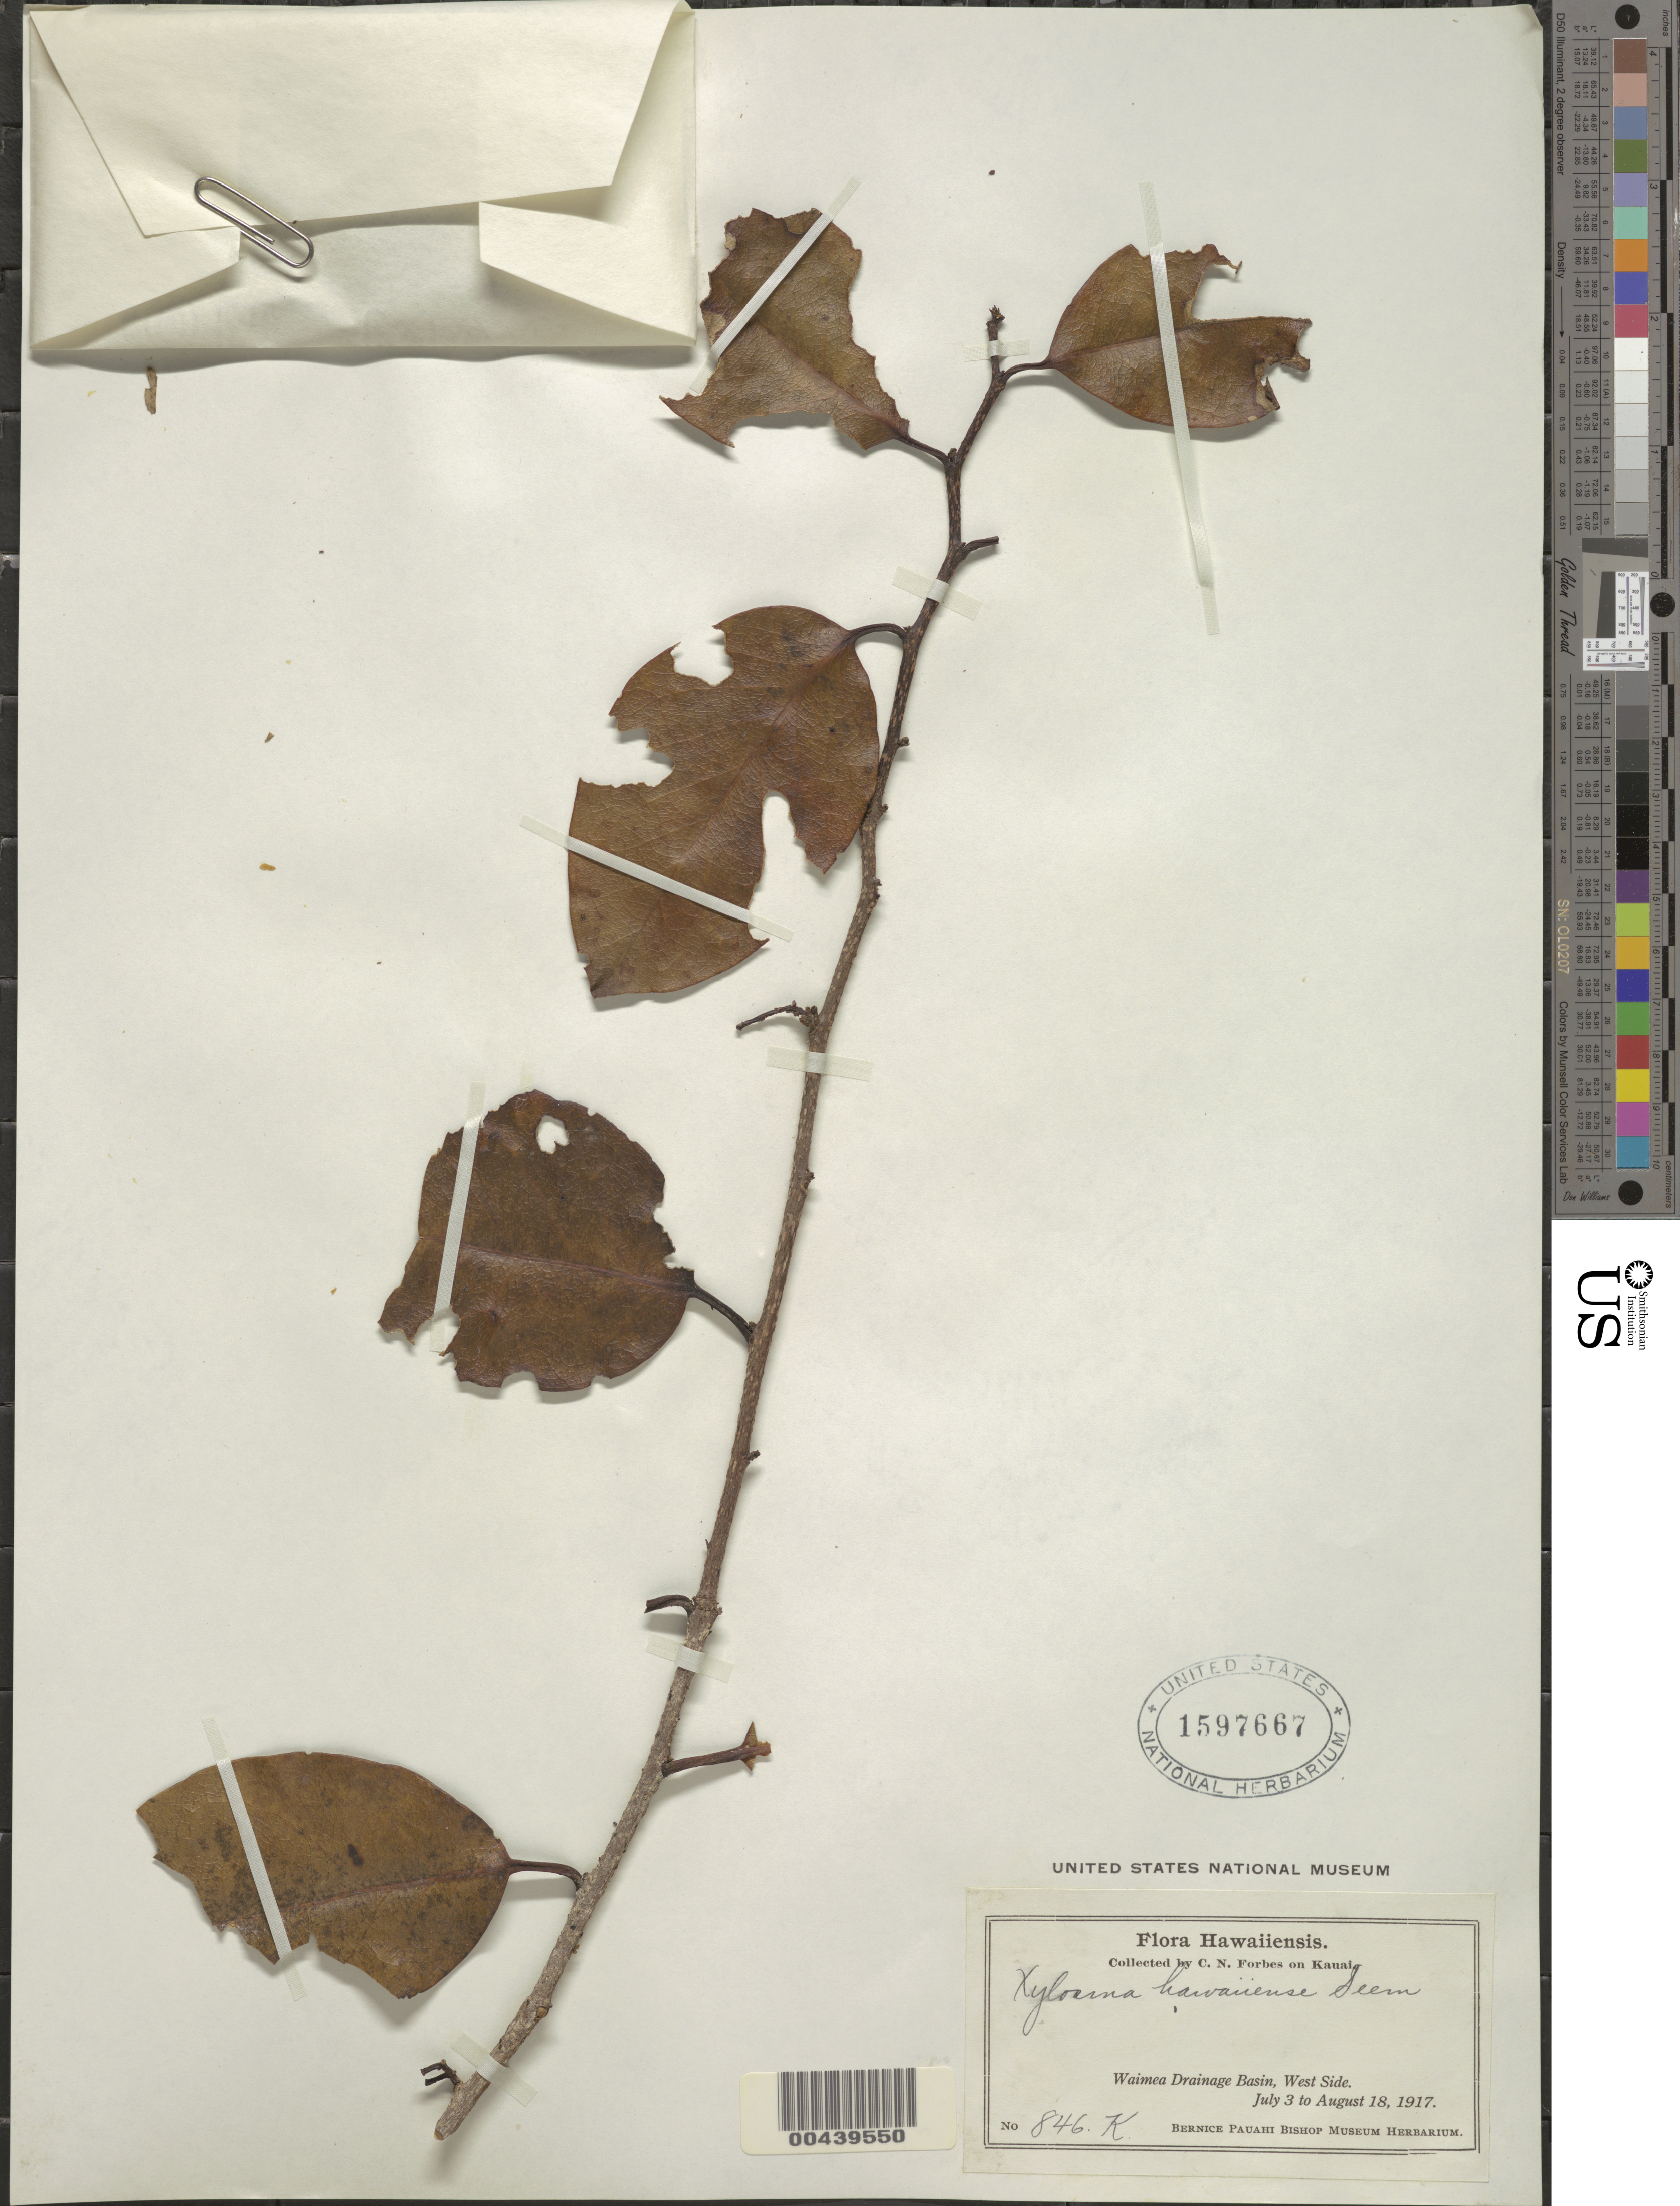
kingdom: Plantae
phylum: Tracheophyta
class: Magnoliopsida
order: Malpighiales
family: Salicaceae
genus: Xylosma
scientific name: Xylosma hawaiensis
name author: Seem.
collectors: C. N. Forbes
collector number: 846. K.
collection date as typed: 3 Jul 1917 to 18 Aug 1917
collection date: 1917-07-03/1917-08-18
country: United States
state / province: Hawaii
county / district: Kauai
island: Kaua'i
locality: Waimea Drainage Basin, W Side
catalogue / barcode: US 1597667